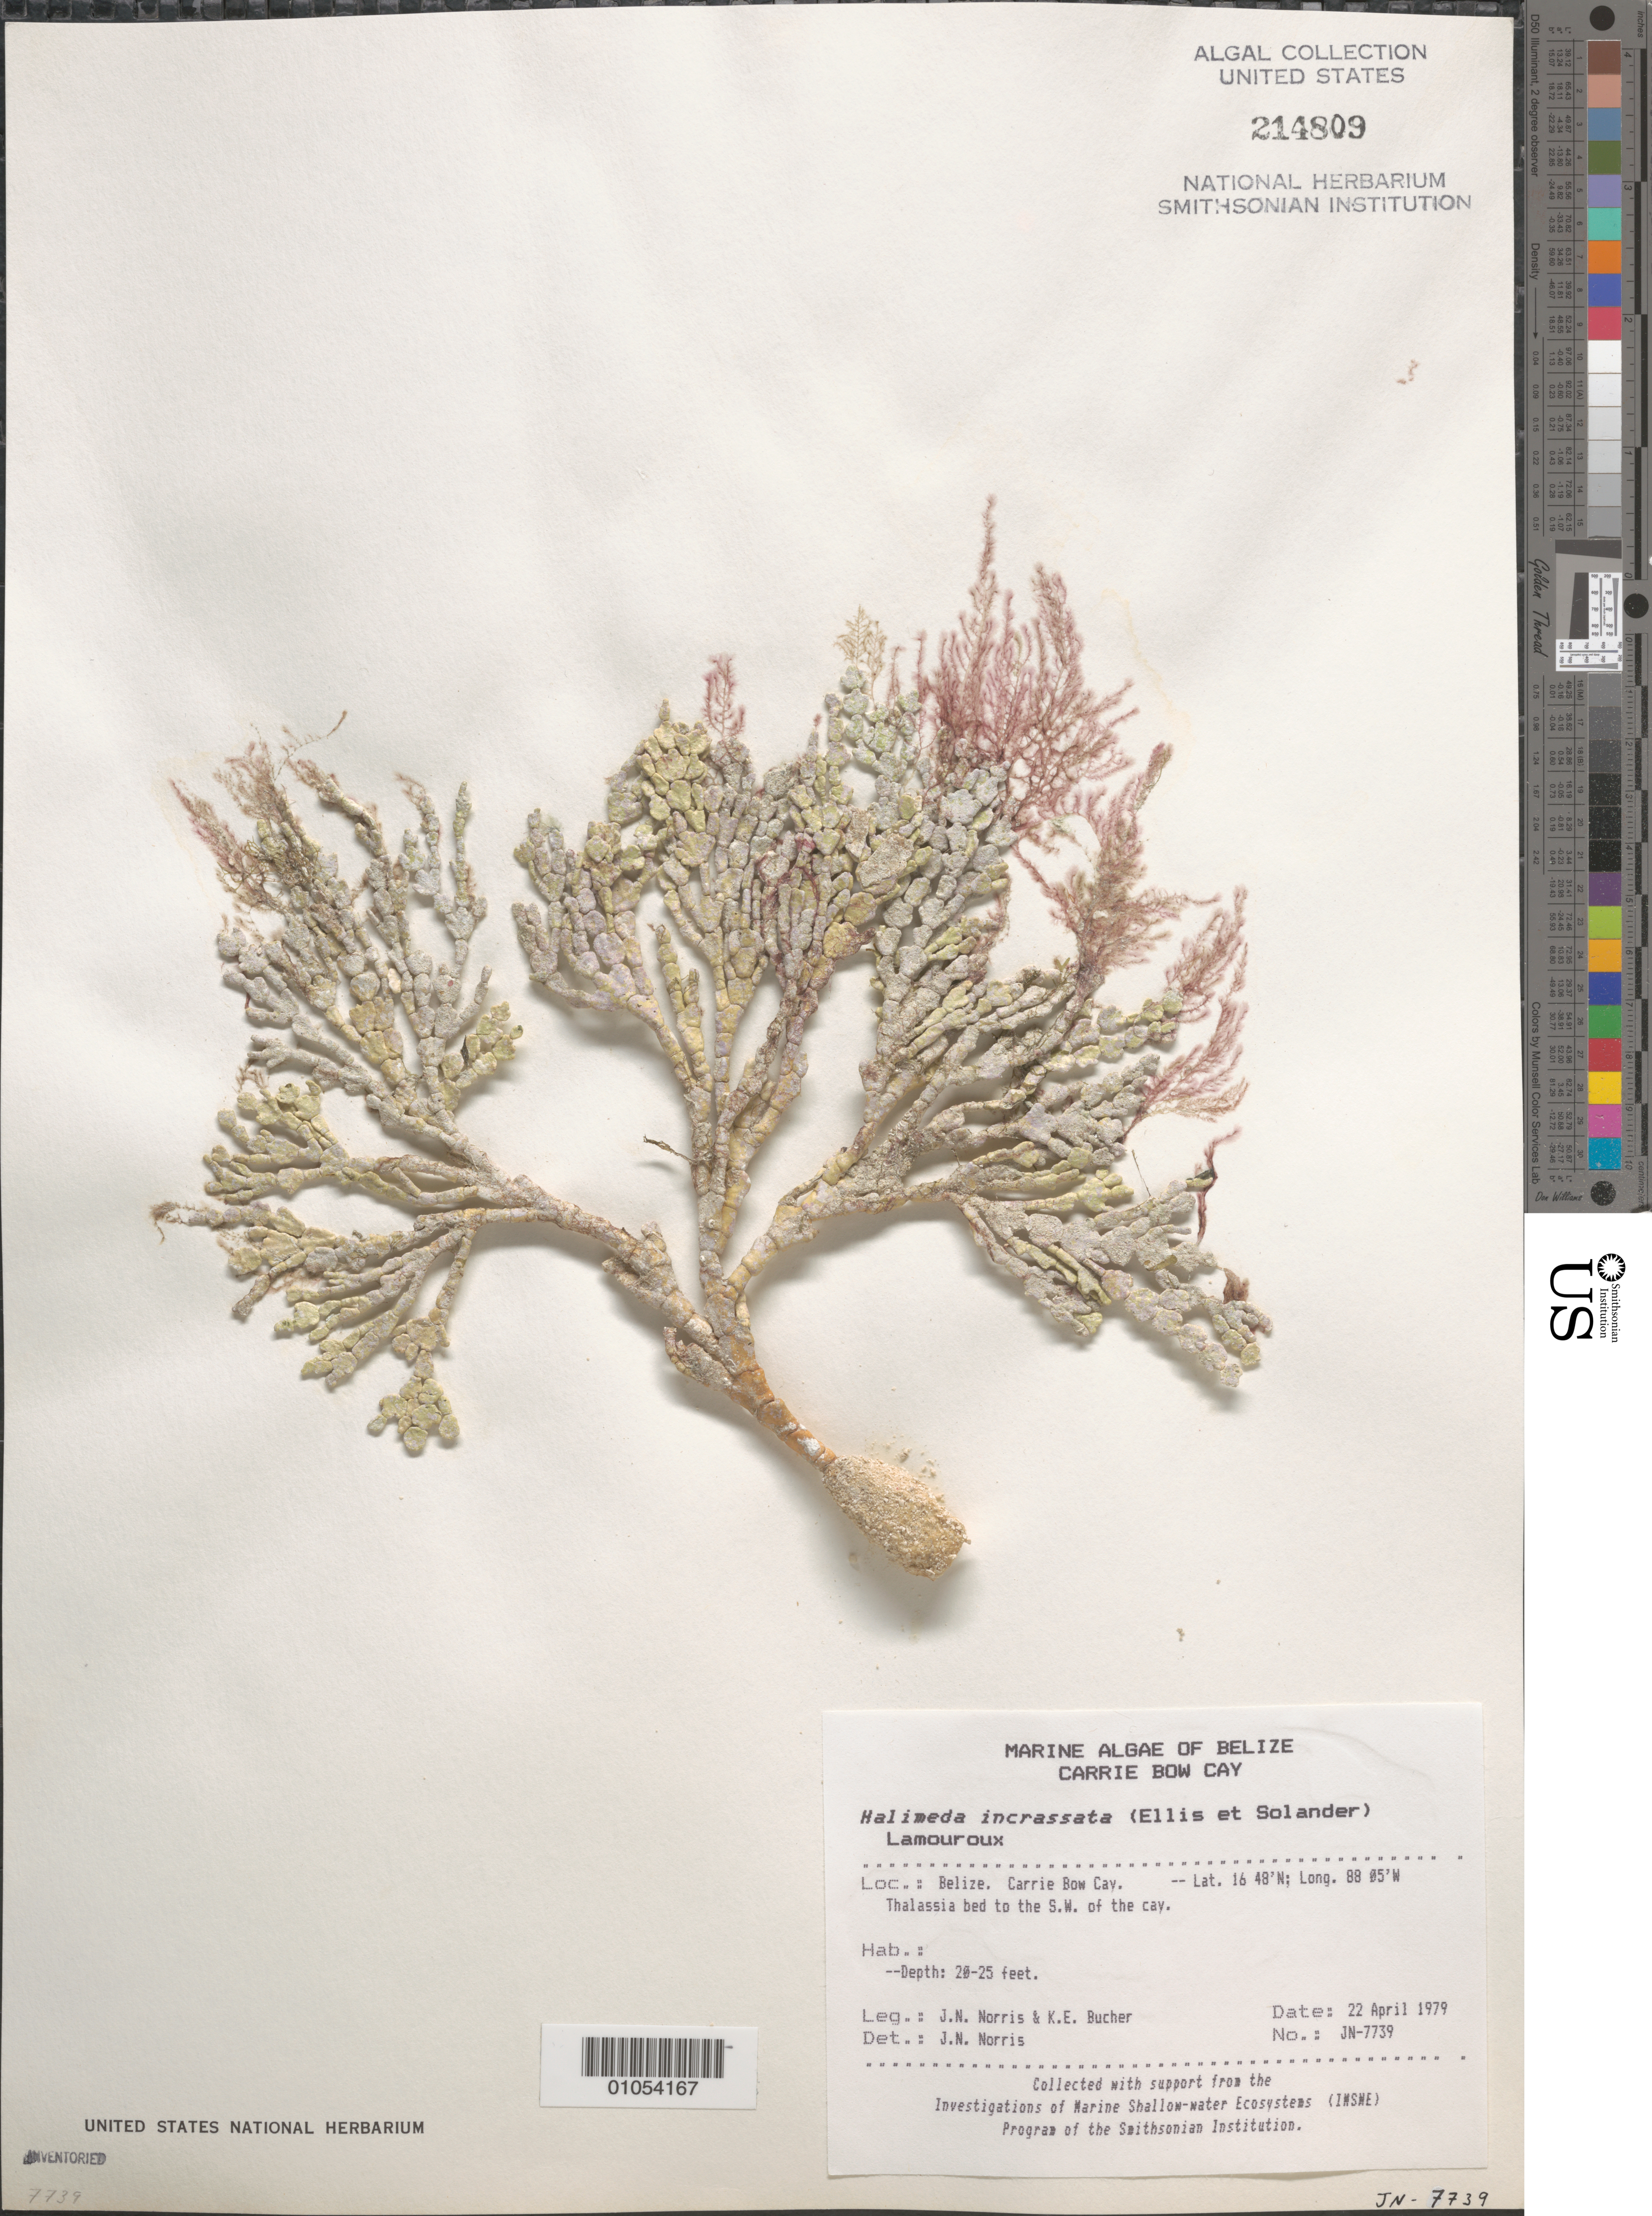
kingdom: Plantae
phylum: Chlorophyta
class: Ulvophyceae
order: Bryopsidales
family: Halimedaceae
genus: Halimeda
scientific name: Halimeda incrassata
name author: (J. Ellis) J.V.Lamouroux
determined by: Norris, James N.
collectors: J. N. Norris & K. E. Bucher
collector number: JN-7739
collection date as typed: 22 Apr 1979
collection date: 1979-04-22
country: Belize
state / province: Stann Creek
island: Carrie Bow Cay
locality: Thalassia bed southwest of the cay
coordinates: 16 48'N, 88 05'W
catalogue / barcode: US 214809